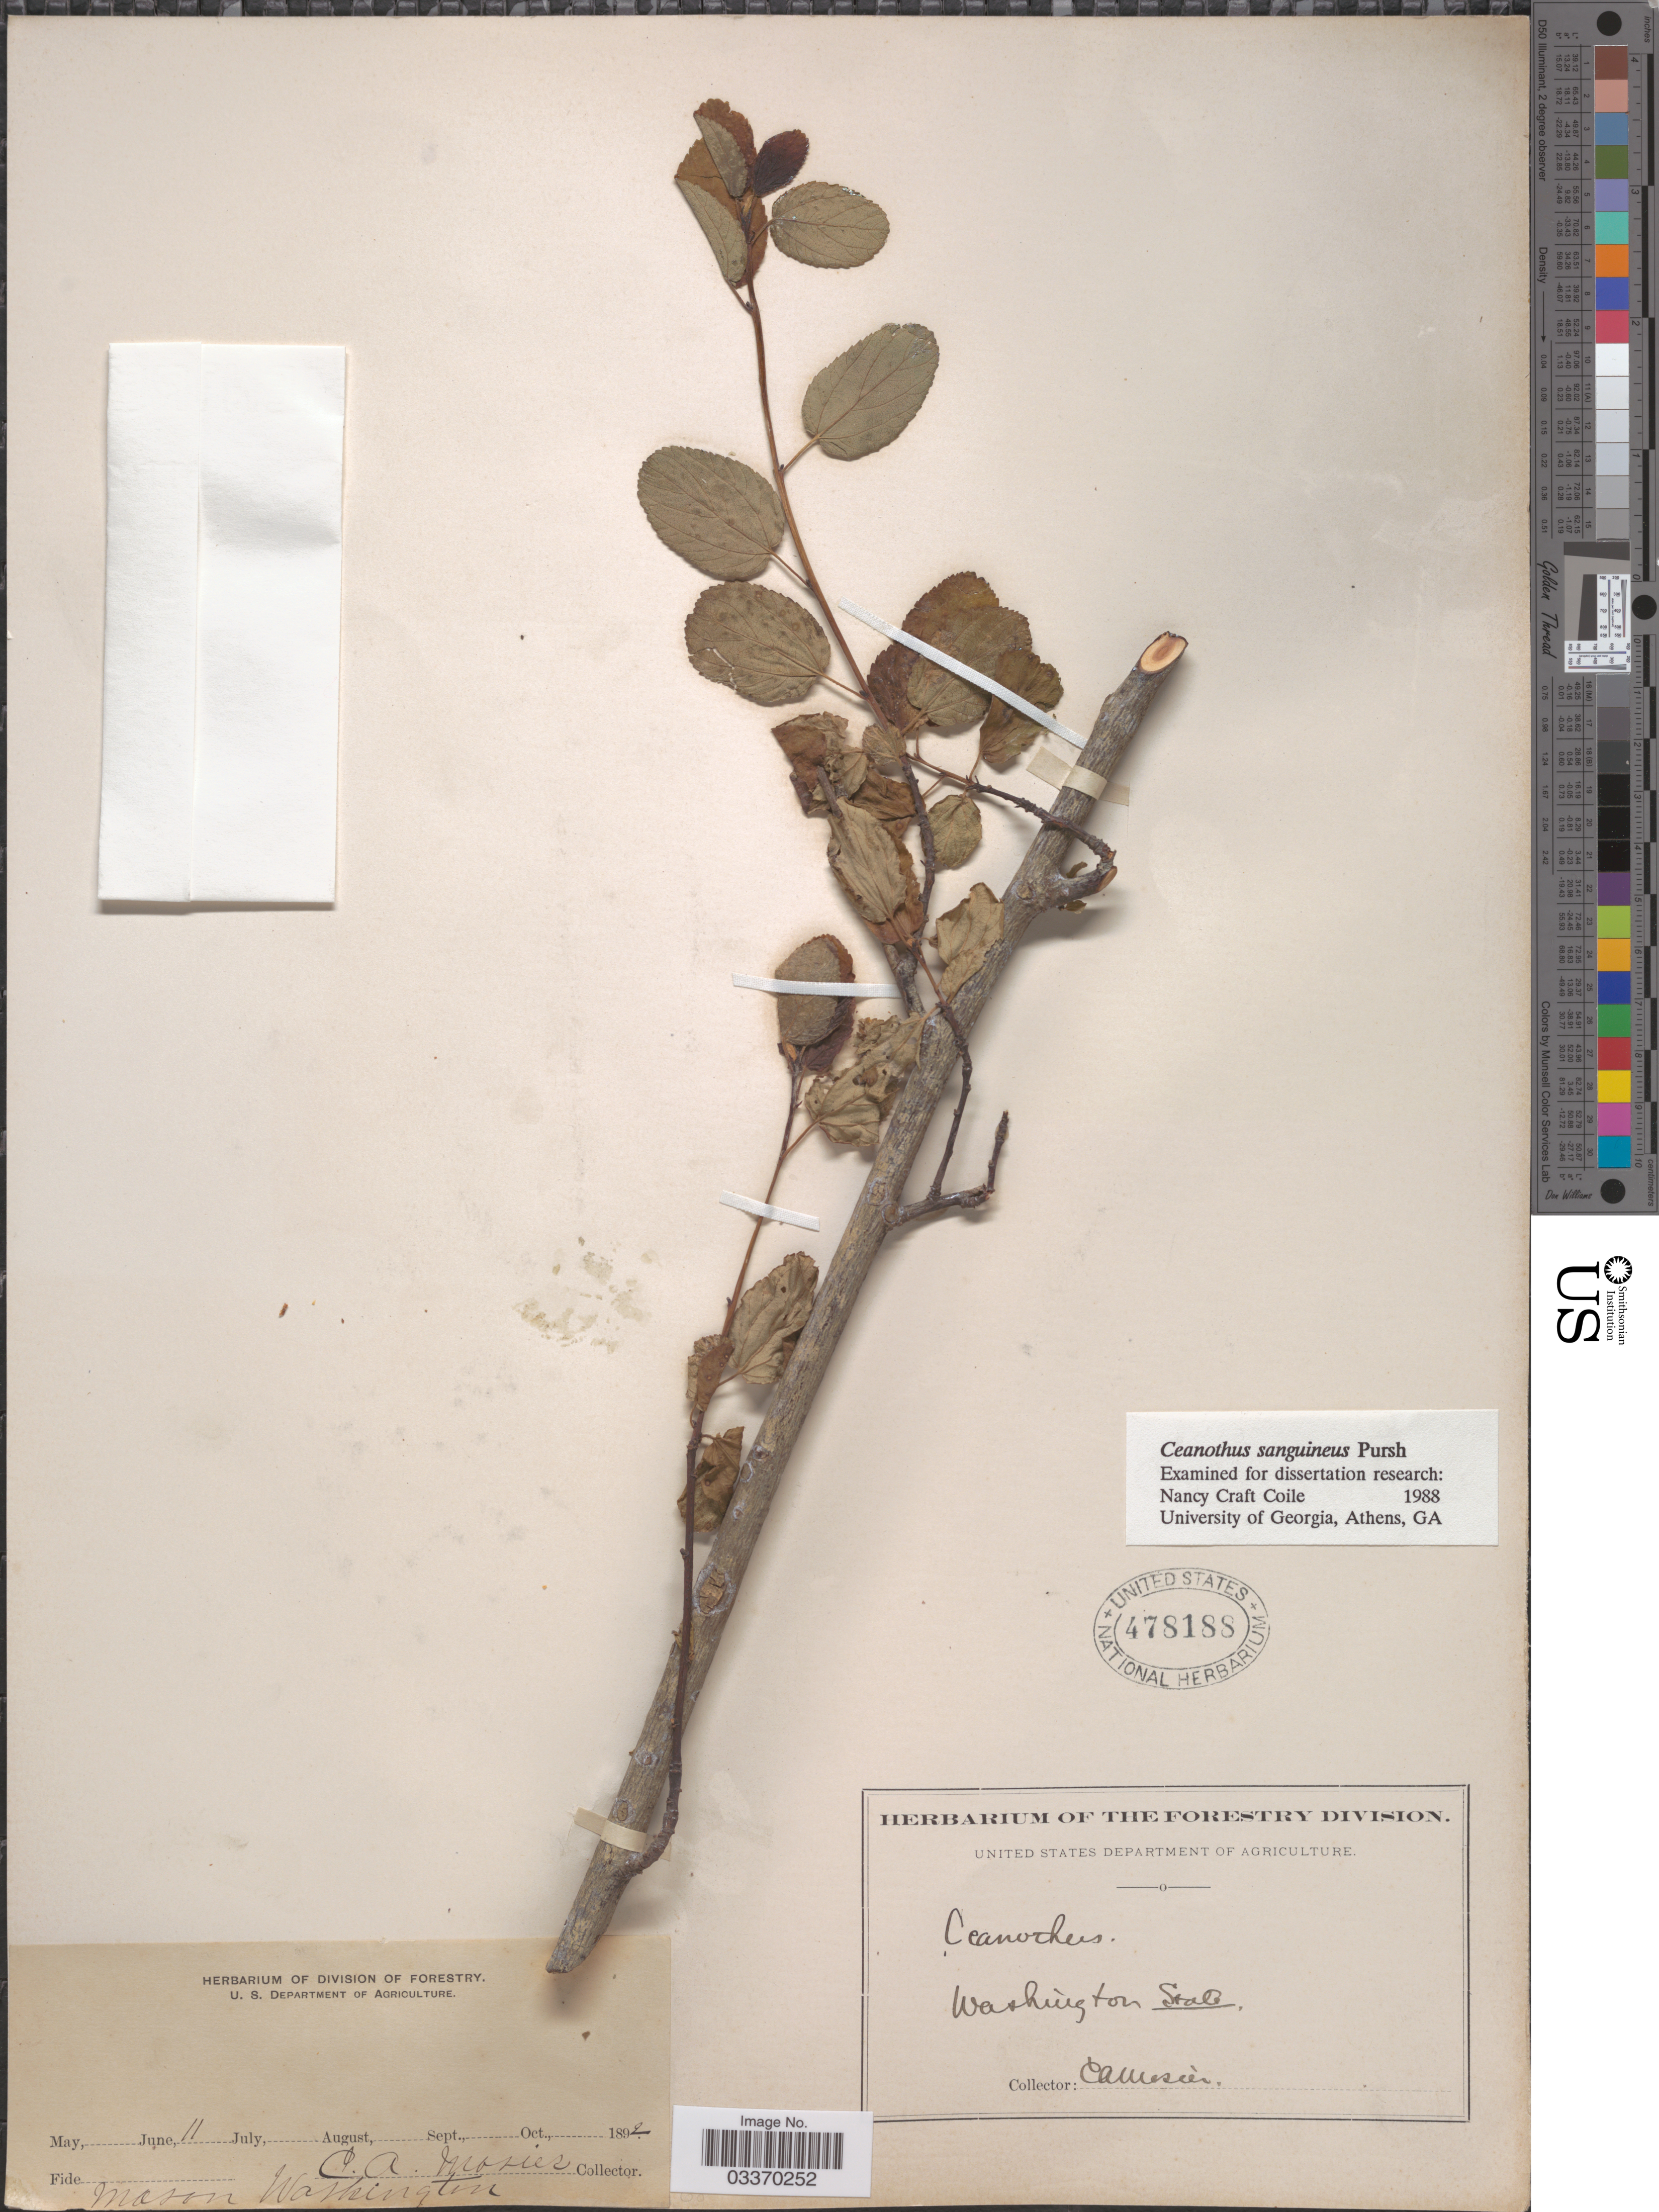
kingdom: Plantae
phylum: Tracheophyta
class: Magnoliopsida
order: Rosales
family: Rhamnaceae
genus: Ceanothus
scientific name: Ceanothus sanguineus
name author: Pursh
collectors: C. A. Mosier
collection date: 1892-06-11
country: United States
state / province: Washington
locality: Mason.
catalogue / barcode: US 478188